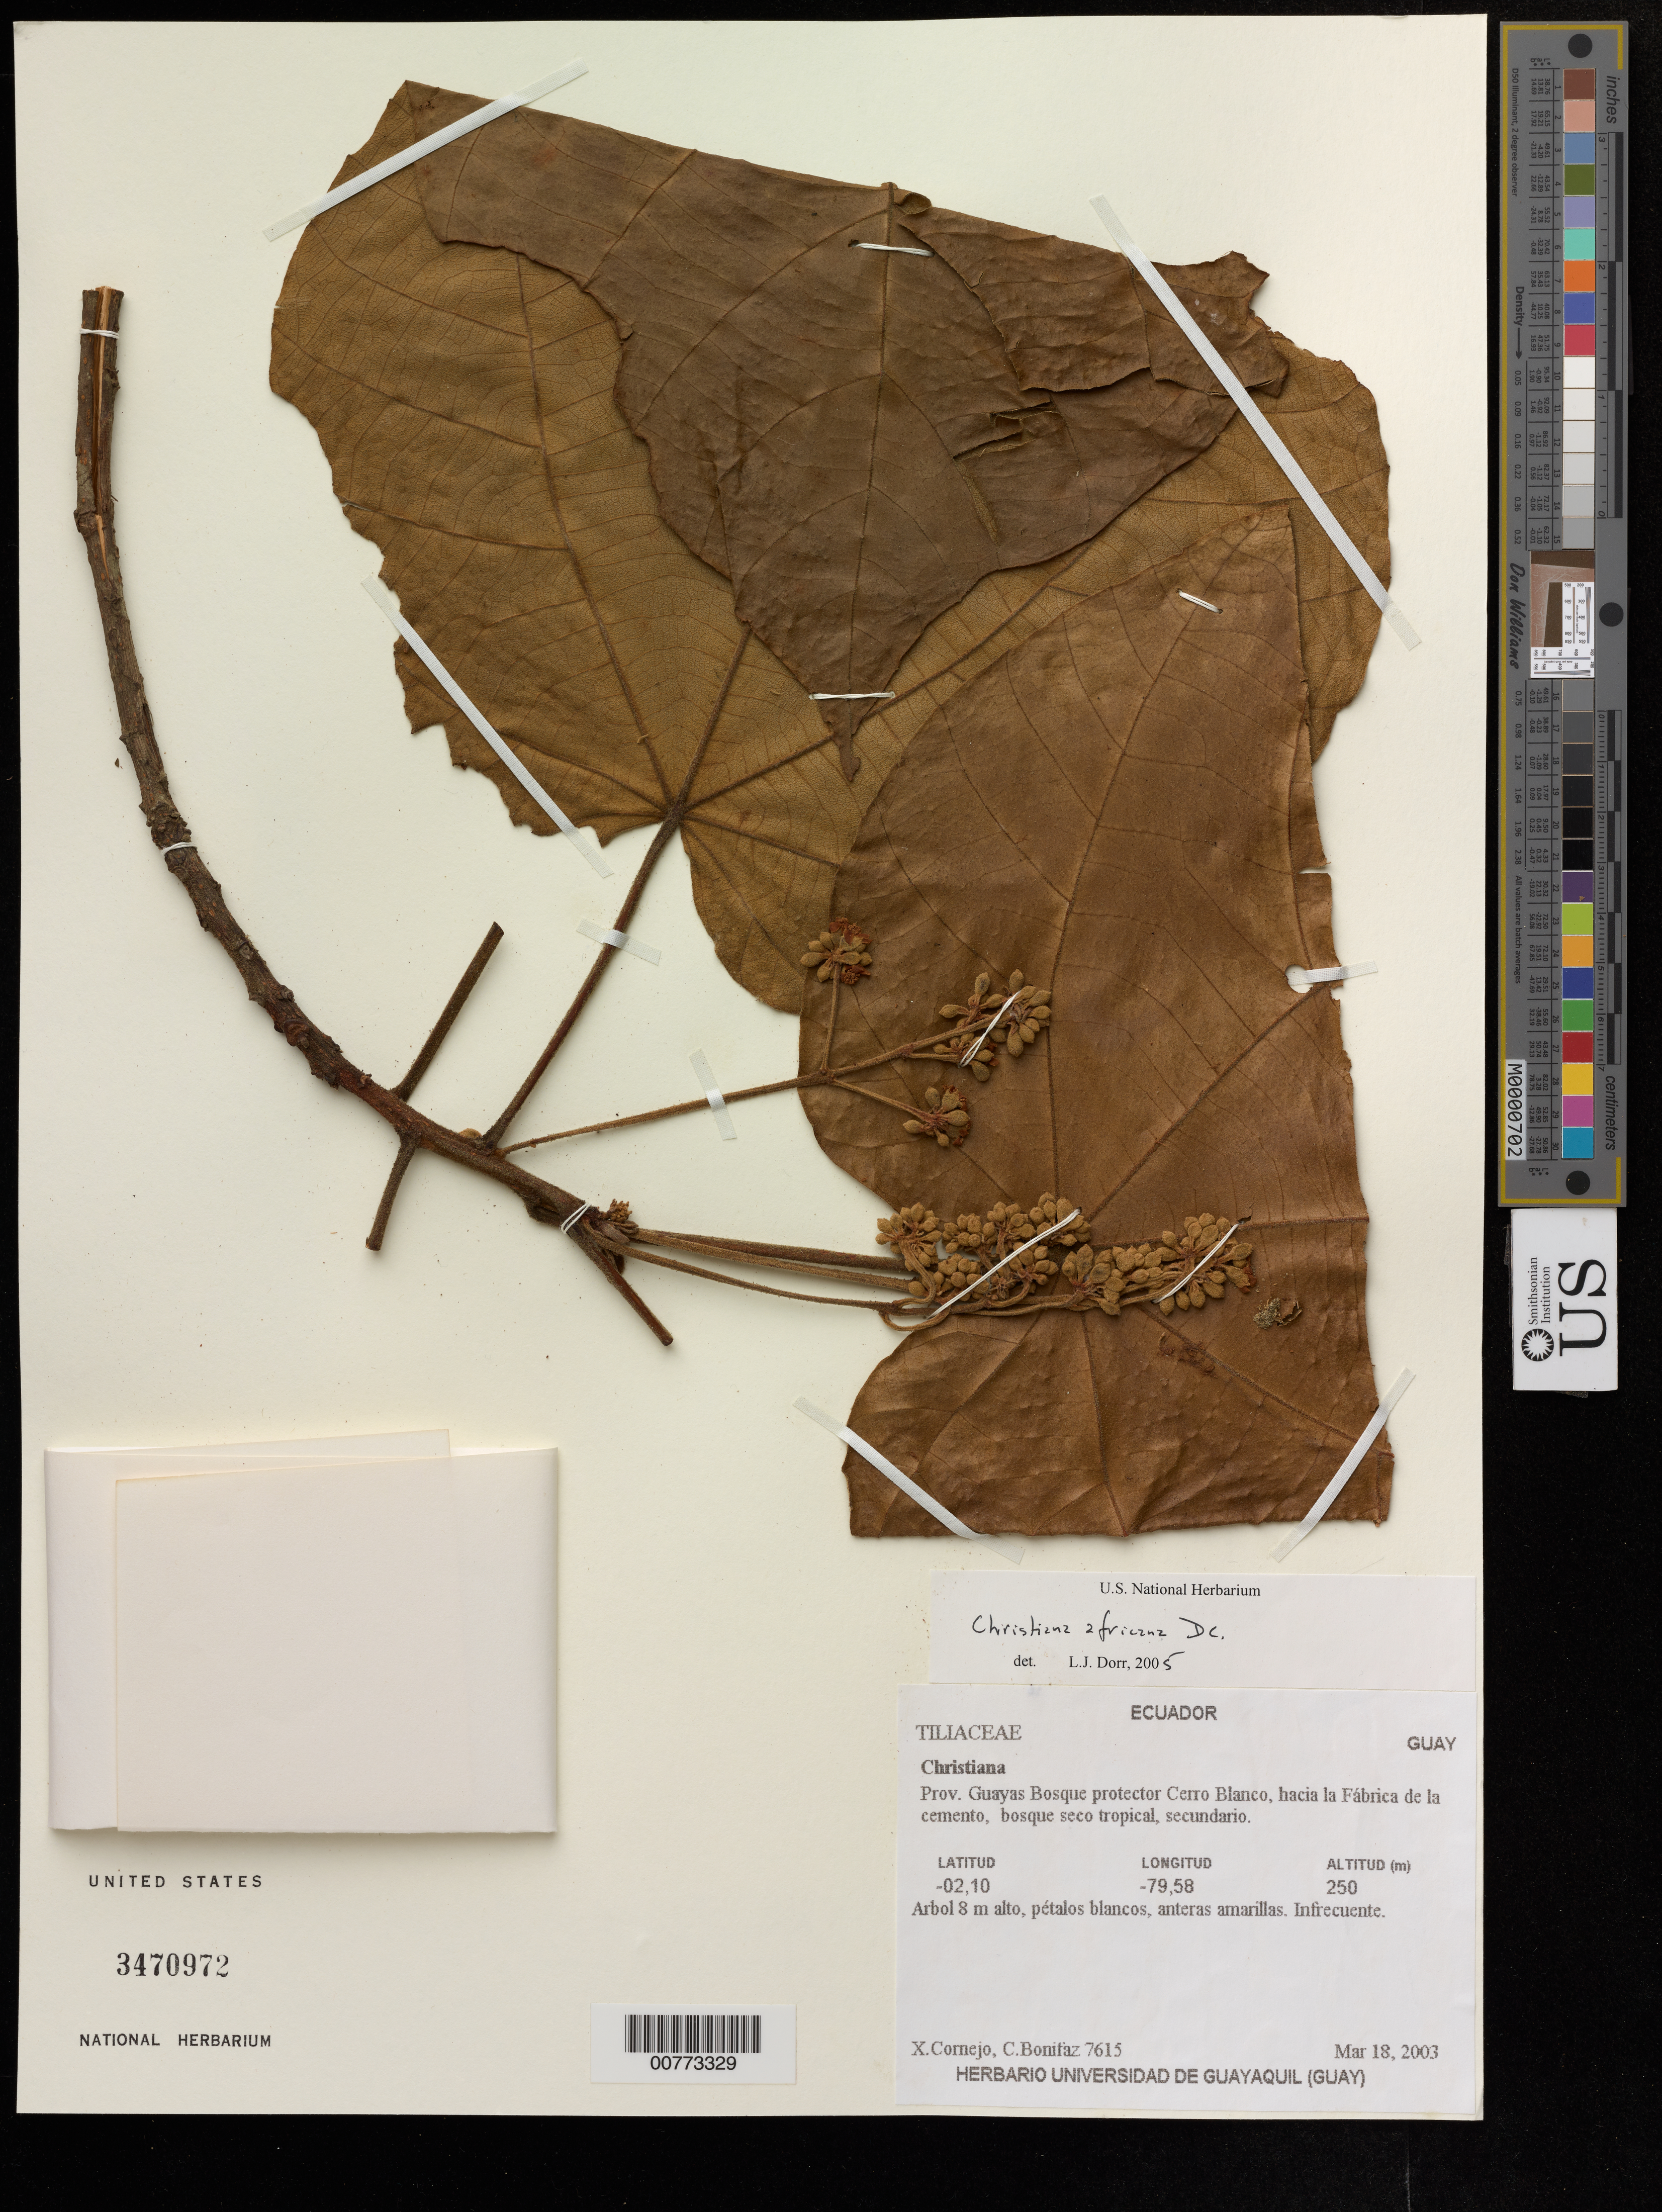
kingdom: Plantae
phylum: Tracheophyta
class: Magnoliopsida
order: Malvales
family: Malvaceae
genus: Christiana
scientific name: Christiana africana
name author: DC.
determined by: Dorr, L. J., (BOT), Smithsonian Institution - National Museum of Natural History (UNITED STATES)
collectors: X. F. Cornejo & C. Bonitáz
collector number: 7615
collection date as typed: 18 Mar 2003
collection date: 2003-03-18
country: Ecuador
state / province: Guayas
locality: Bosque Protector Cerro Blanco, hacia la Fábrica de la cemento.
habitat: Bosque seco tropical, secundario.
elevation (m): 250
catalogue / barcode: US 3470972